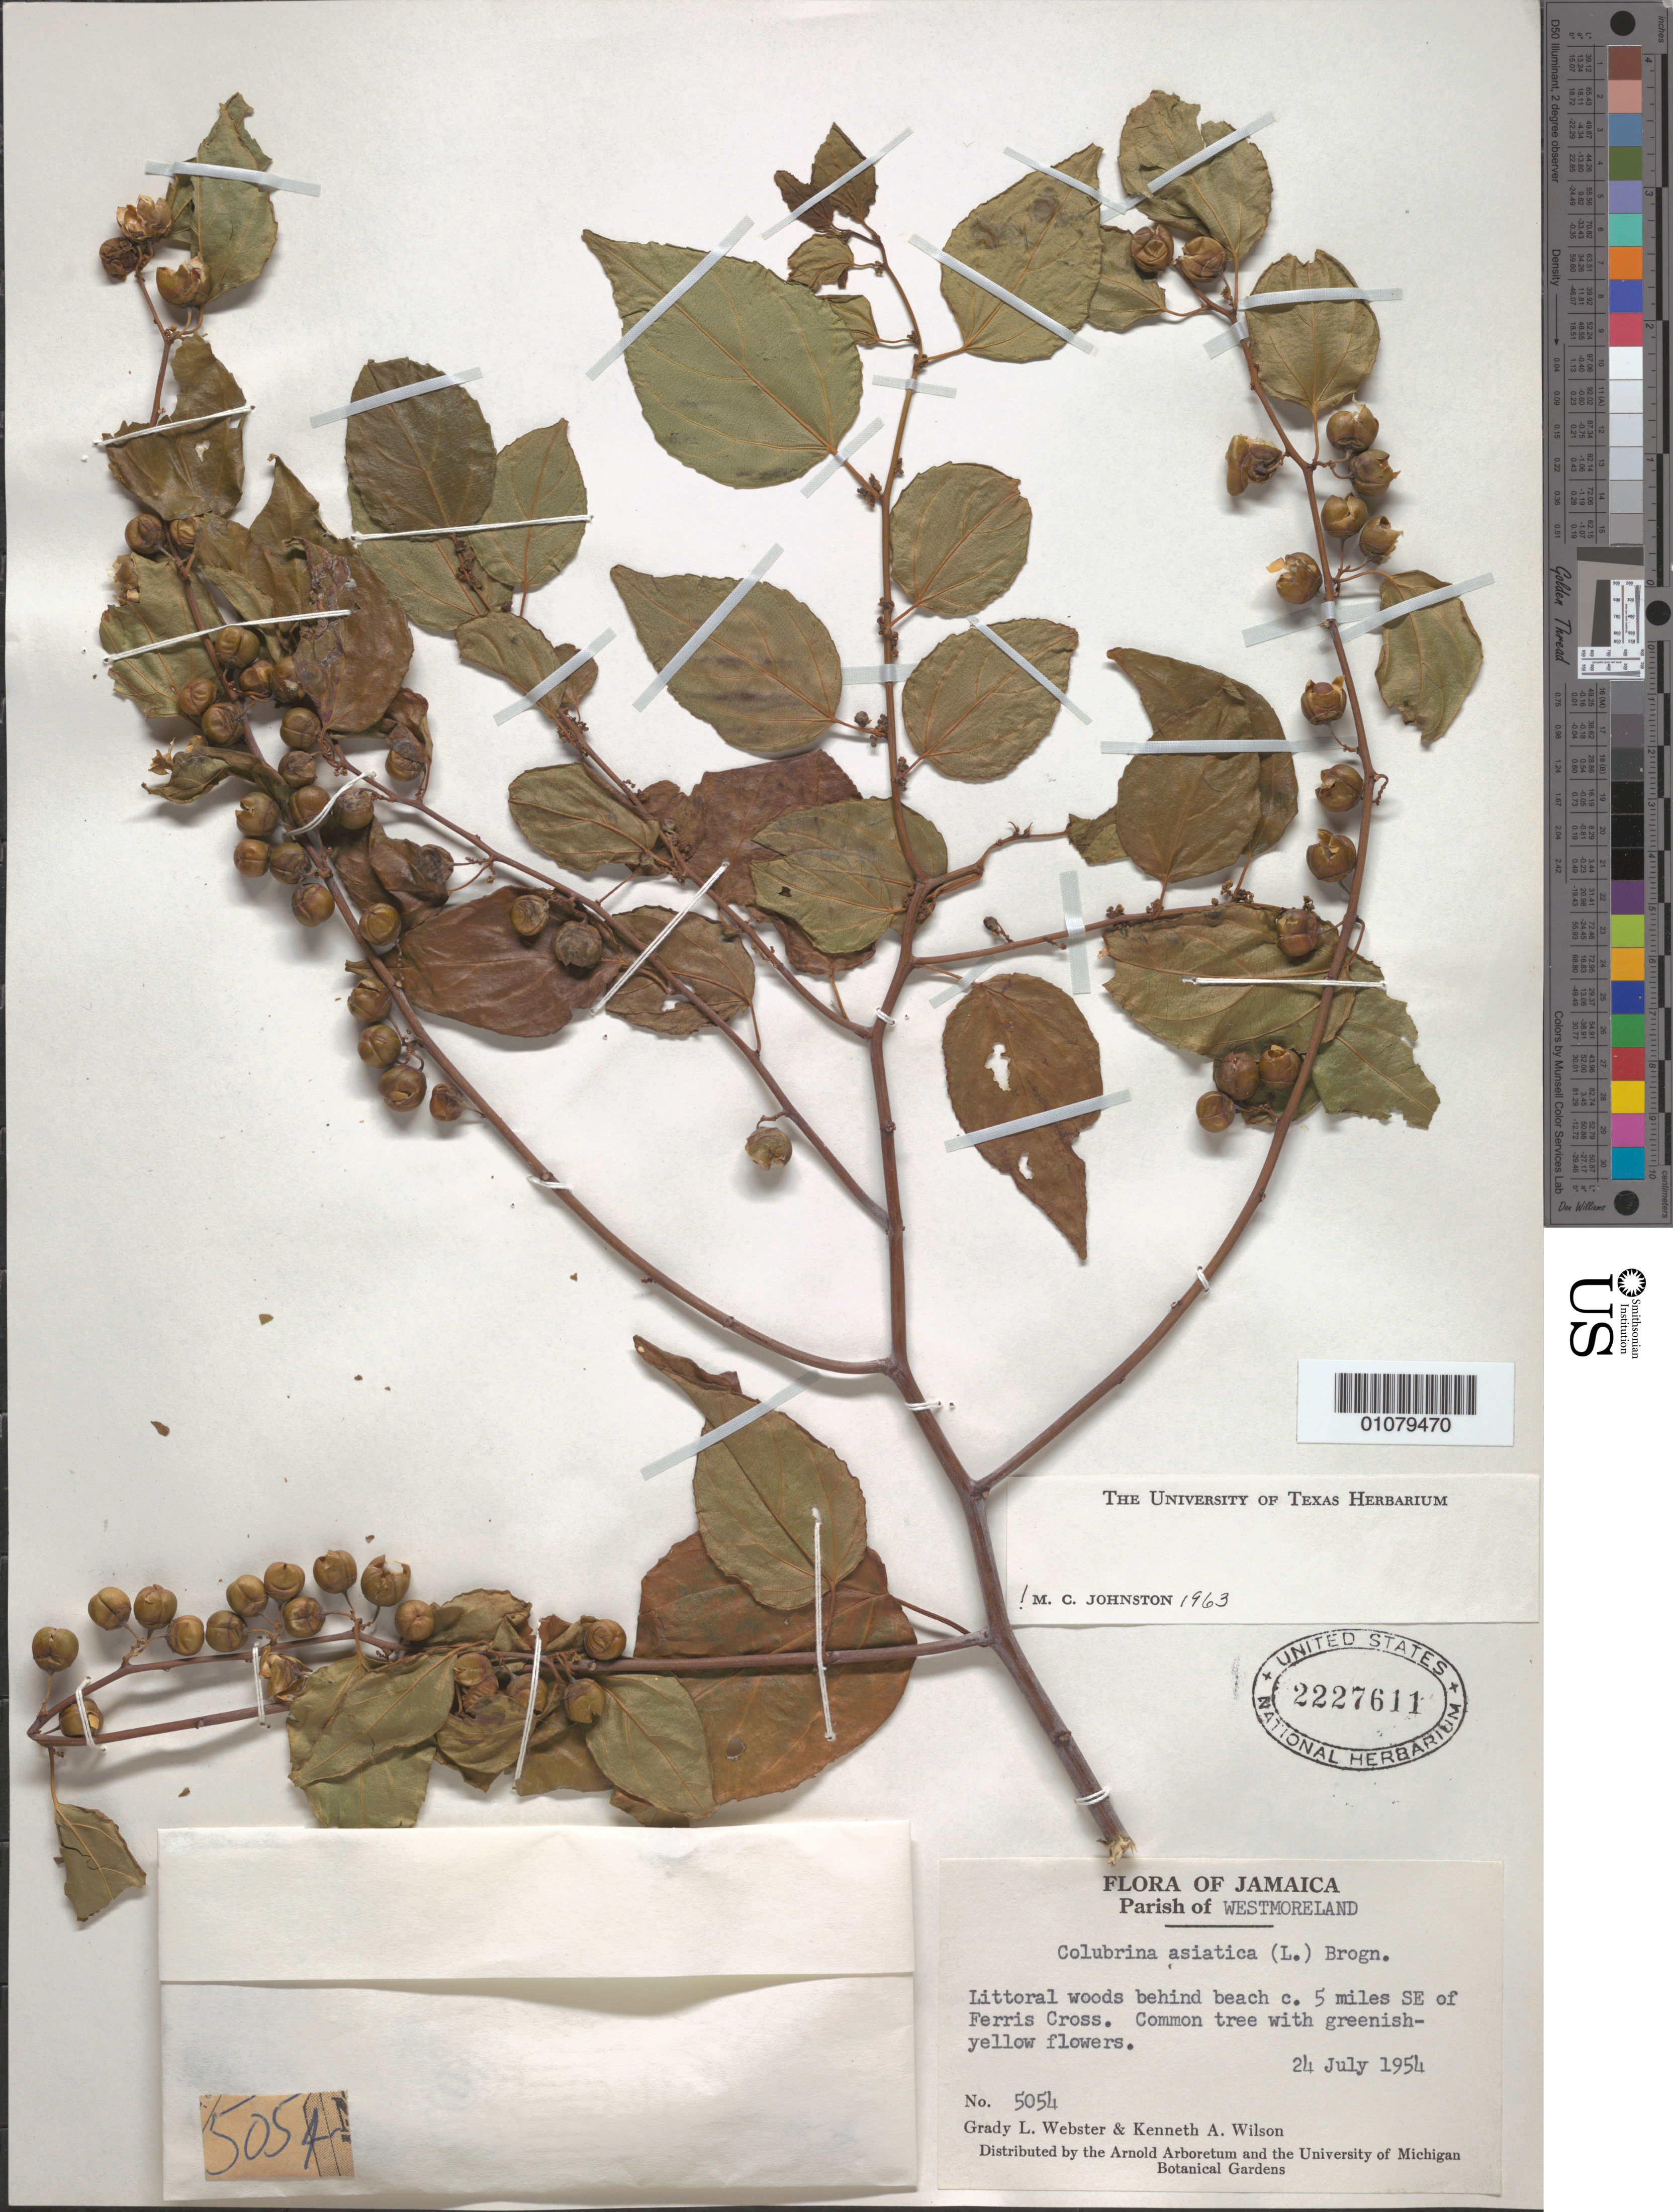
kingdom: Plantae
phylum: Tracheophyta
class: Magnoliopsida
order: Rosales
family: Rhamnaceae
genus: Colubrina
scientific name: Colubrina asiatica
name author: (L.) Brongn.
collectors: G. L. Webster & K. A. Wilson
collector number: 5054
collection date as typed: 24 Jul 1954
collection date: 1954-07-24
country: Jamaica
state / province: Westmoreland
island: Jamaica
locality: Littoral woods behind beach c. 5 miles SE of Ferris Cross.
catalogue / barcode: US 2227611